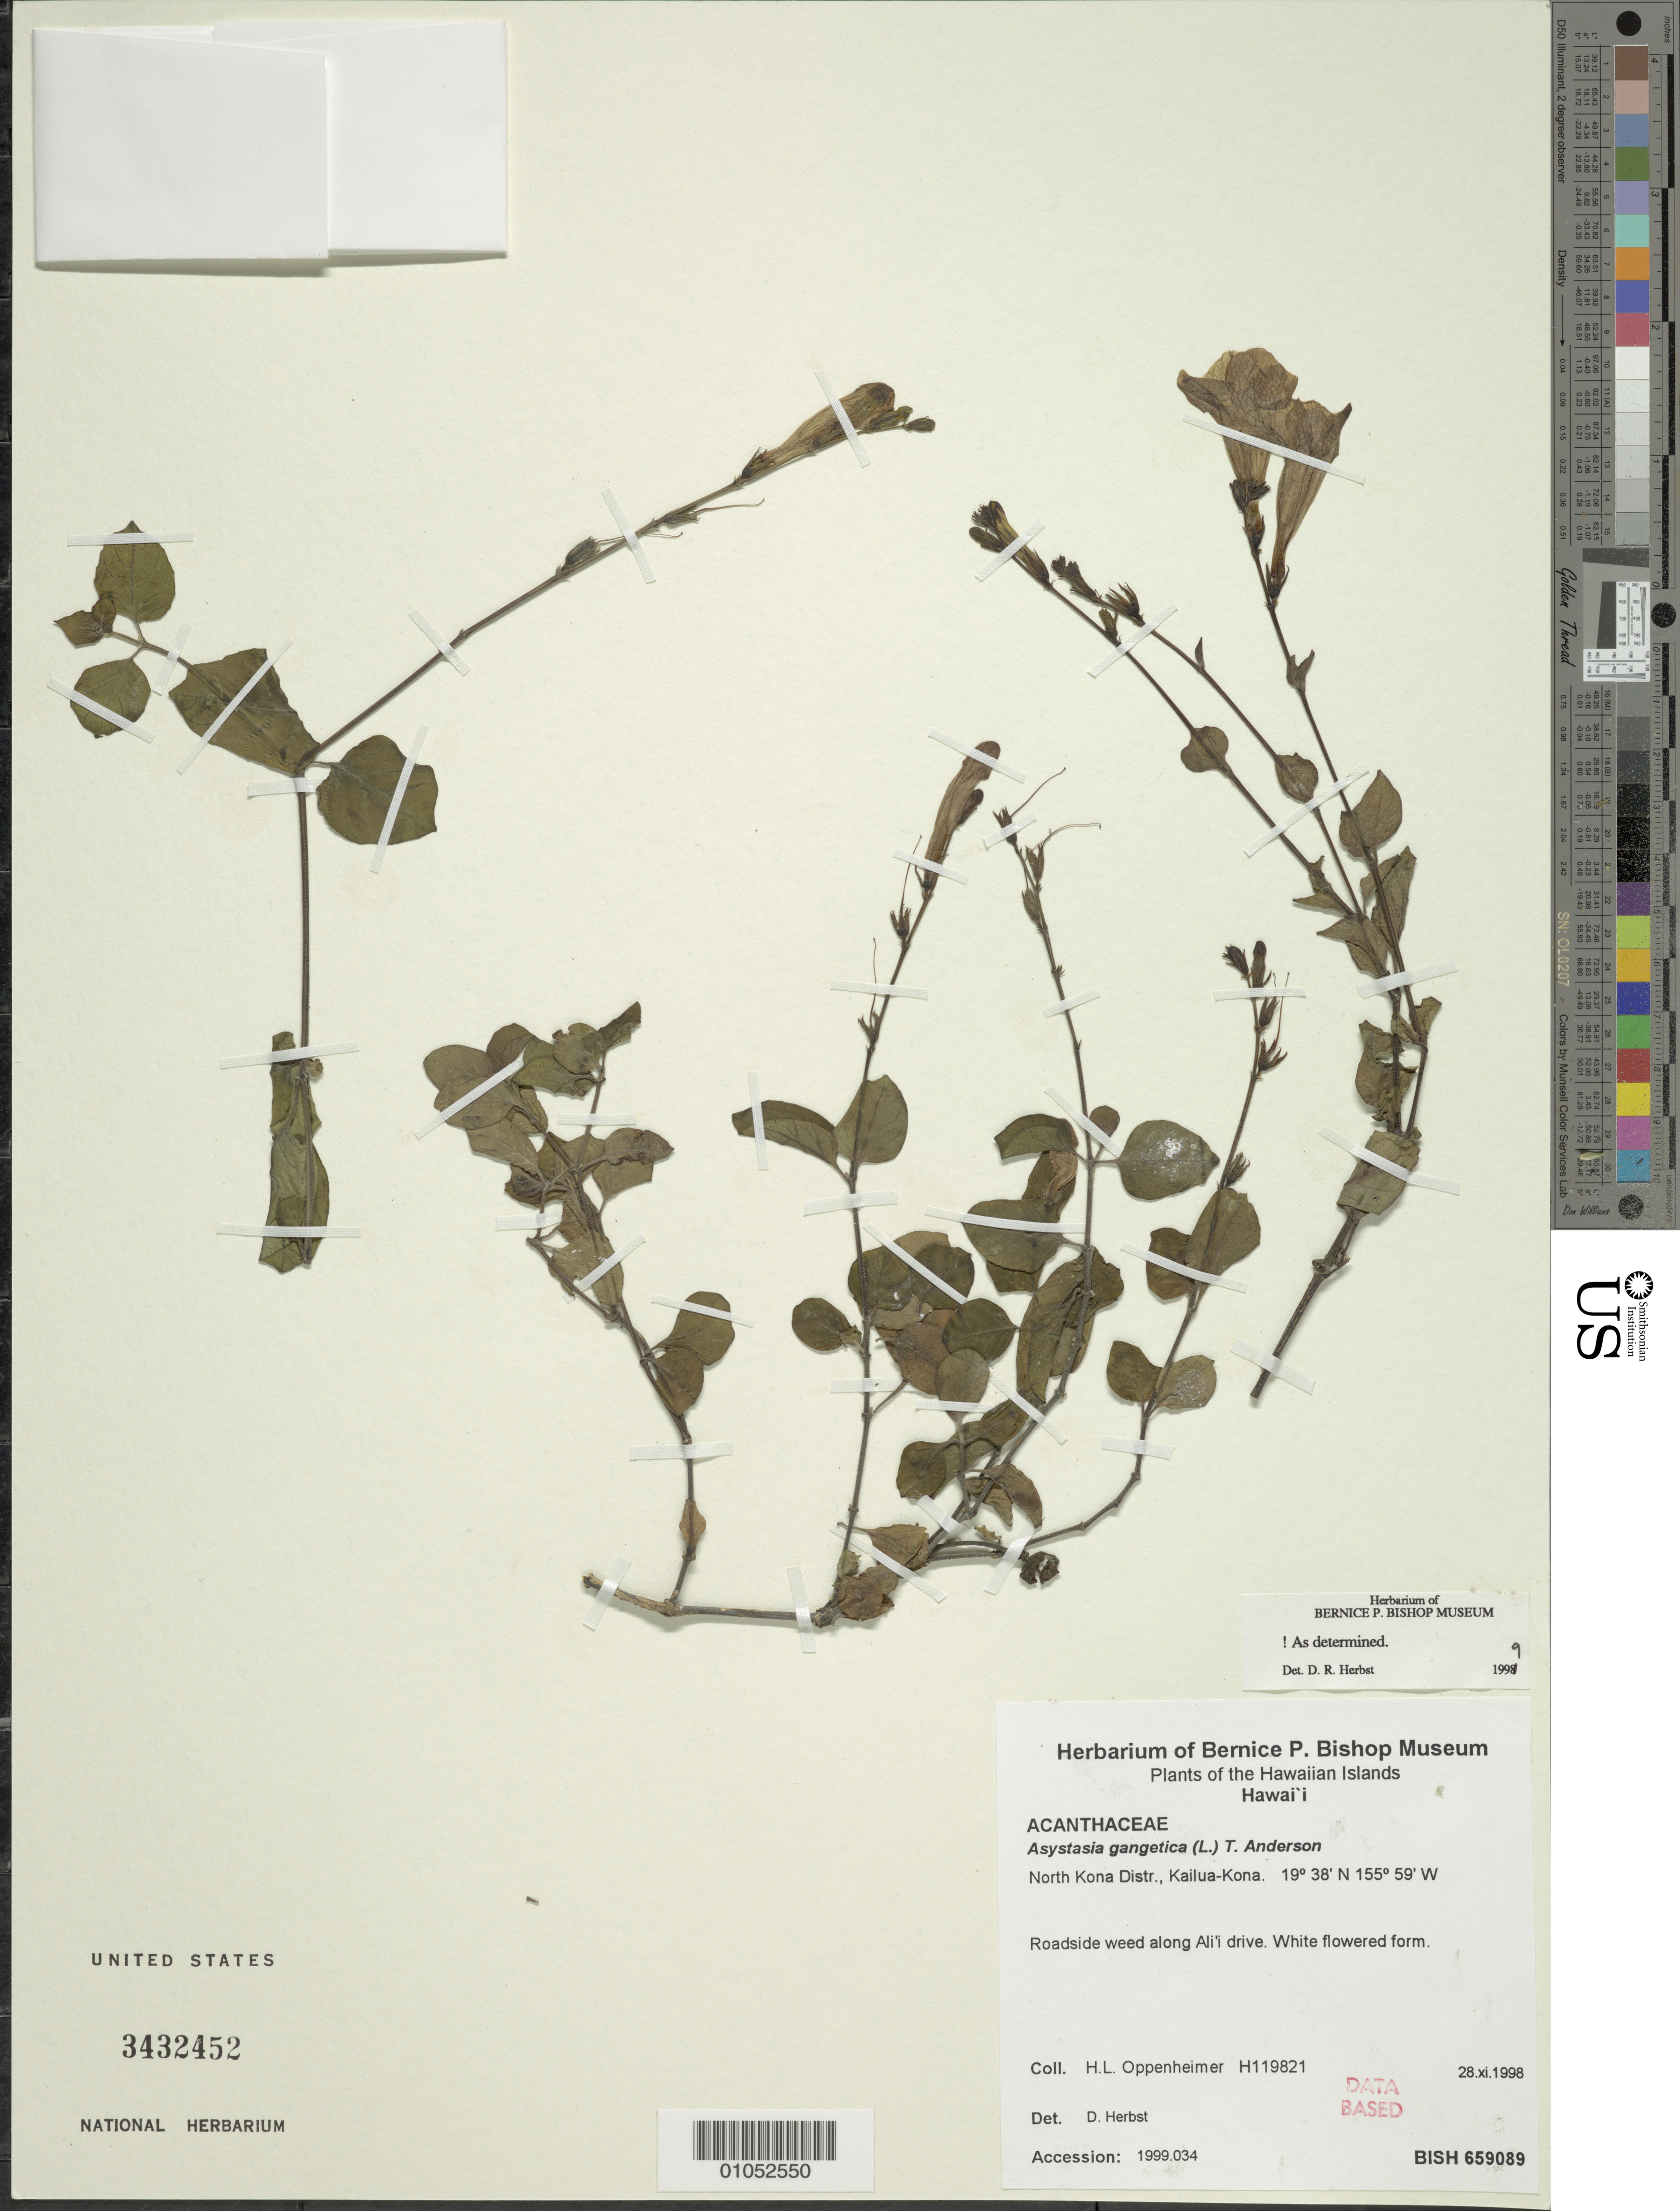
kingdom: Plantae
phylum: Tracheophyta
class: Magnoliopsida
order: Lamiales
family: Acanthaceae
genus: Asystasia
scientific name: Asystasia gangetica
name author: (L.) T. Anderson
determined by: Herbst, D. R.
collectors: H. L. Oppenheimer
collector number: H119821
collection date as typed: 28 Nov 1998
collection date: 1998-11-28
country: United States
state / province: Hawaii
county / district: Hawaii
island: Hawaii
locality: North Kona District, Kailua-Kona.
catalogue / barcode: US 3432452